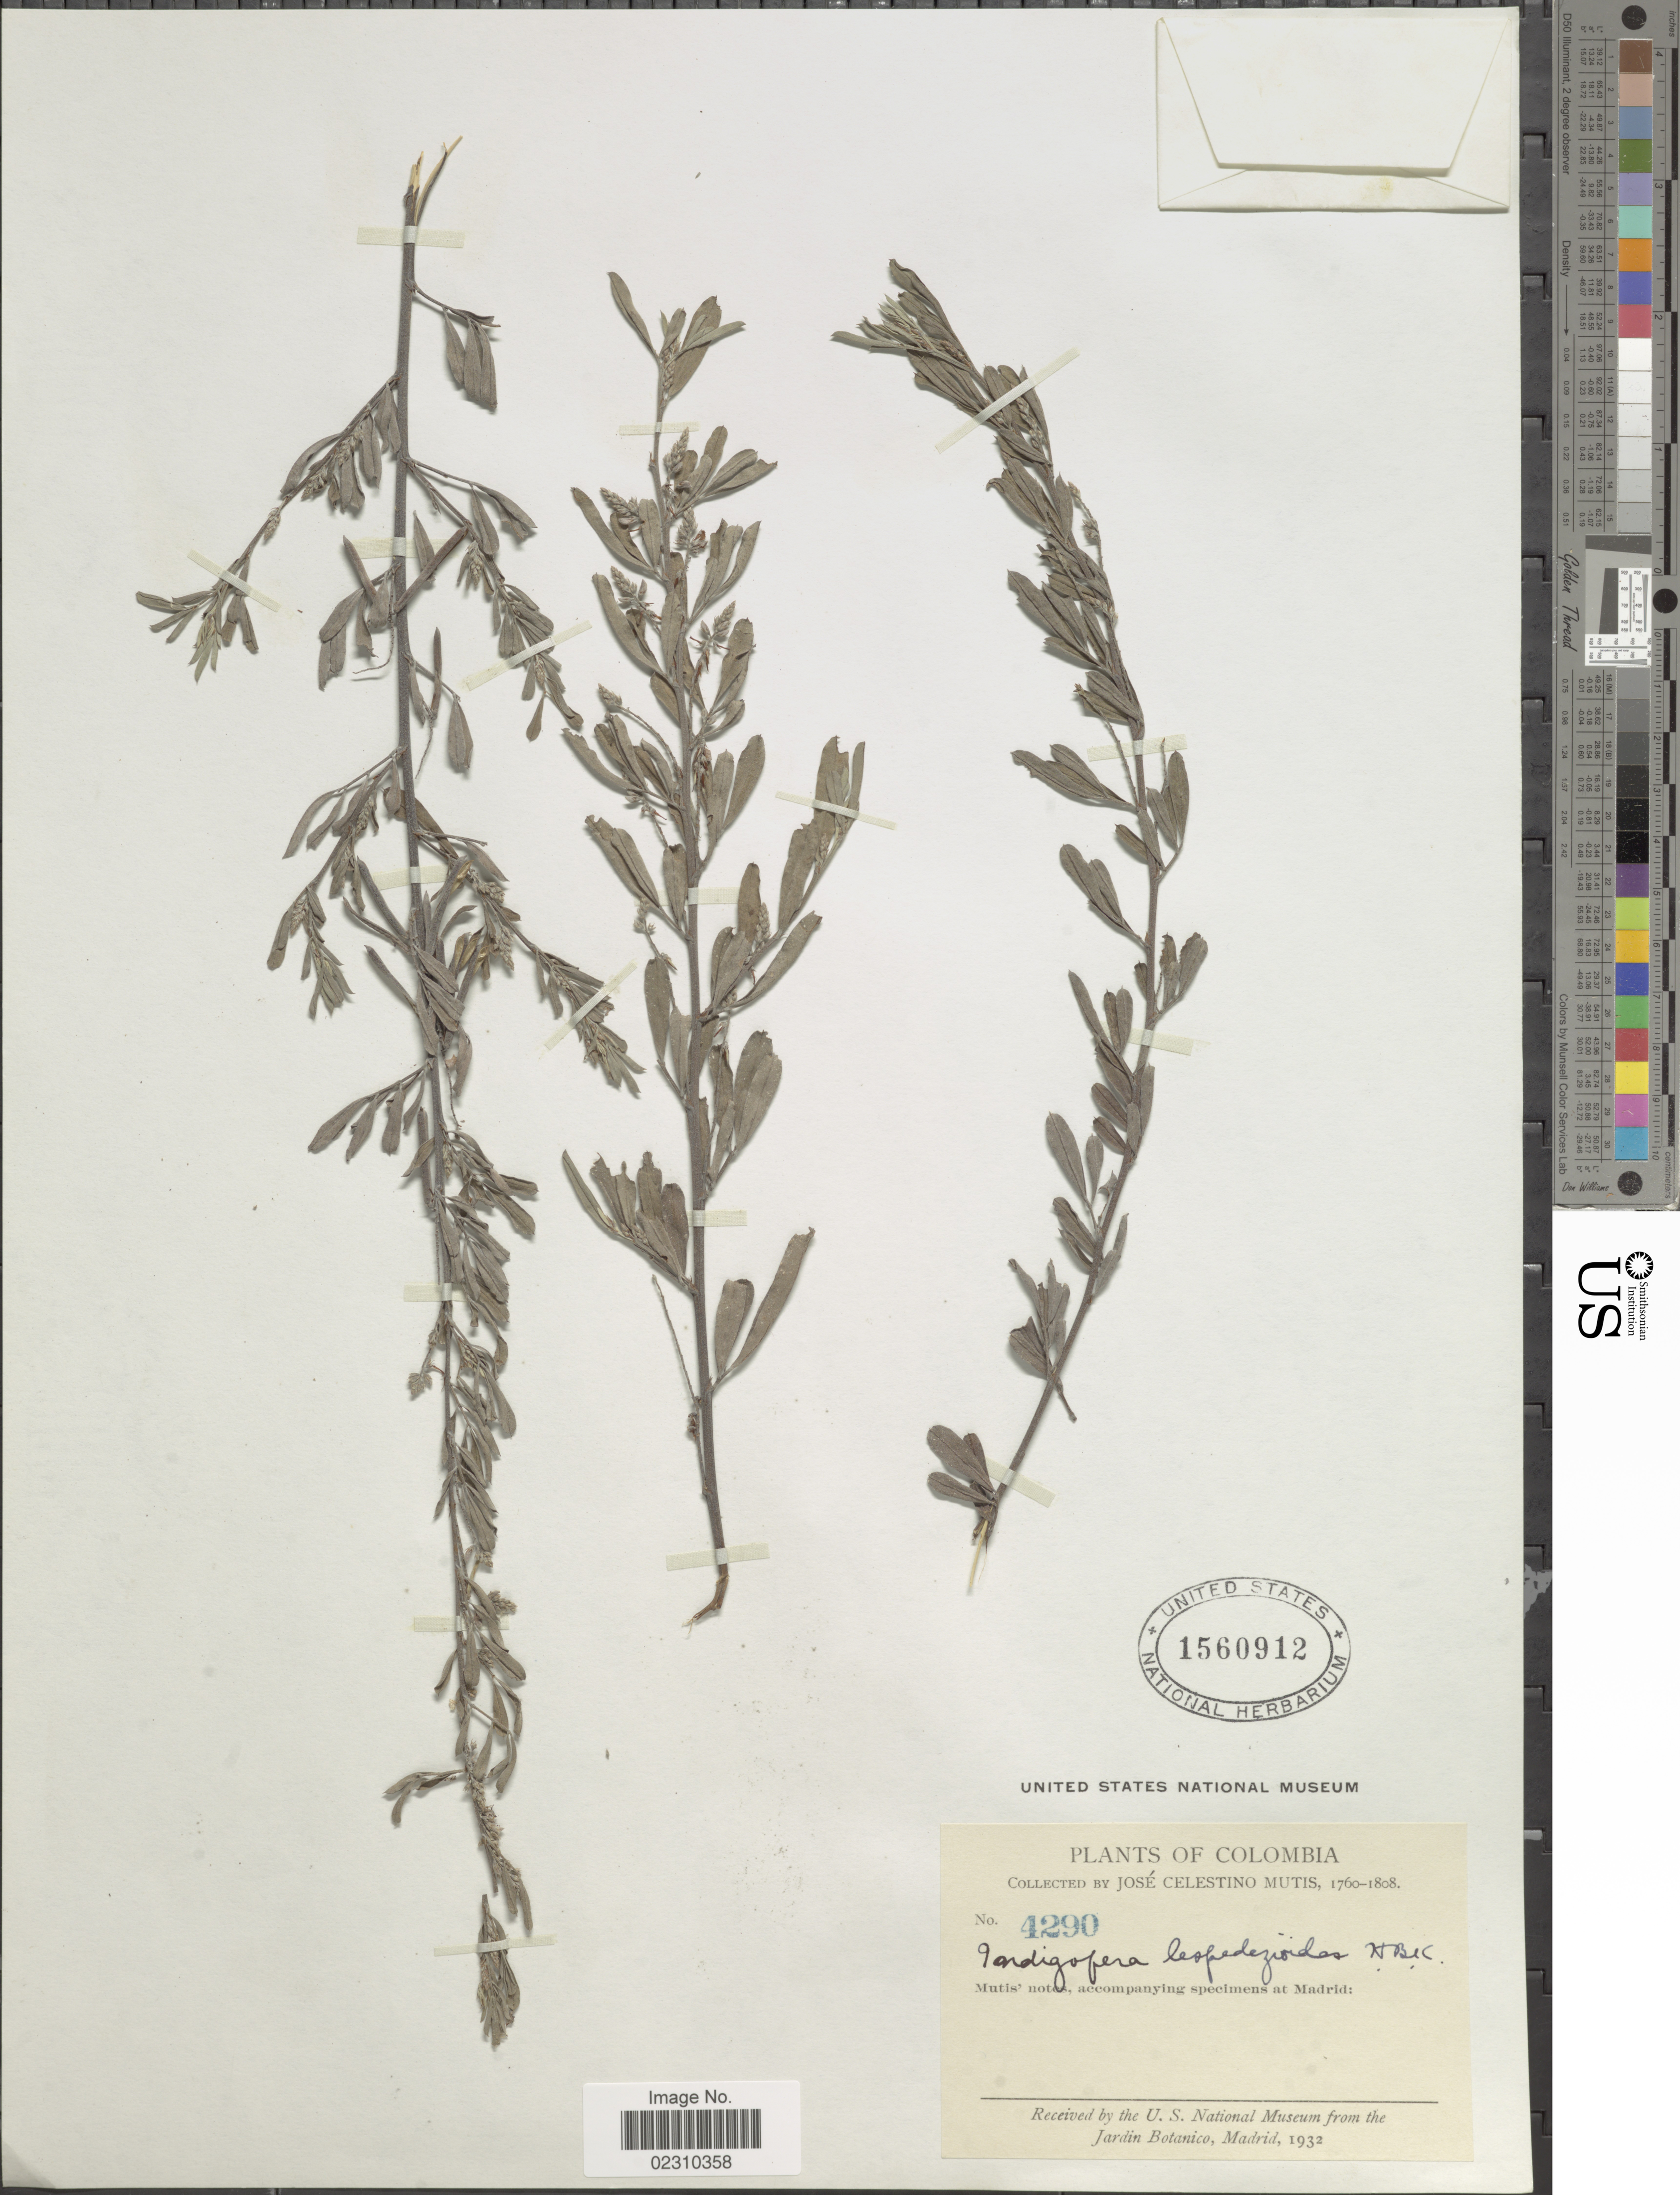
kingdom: Plantae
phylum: Tracheophyta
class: Magnoliopsida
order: Fabales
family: Fabaceae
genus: Indigofera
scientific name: Indigofera lespedezioides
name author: Kunth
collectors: J. C. B. Mutis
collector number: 4290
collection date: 1760/1808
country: Colombia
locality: Colombia.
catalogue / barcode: US 1560912